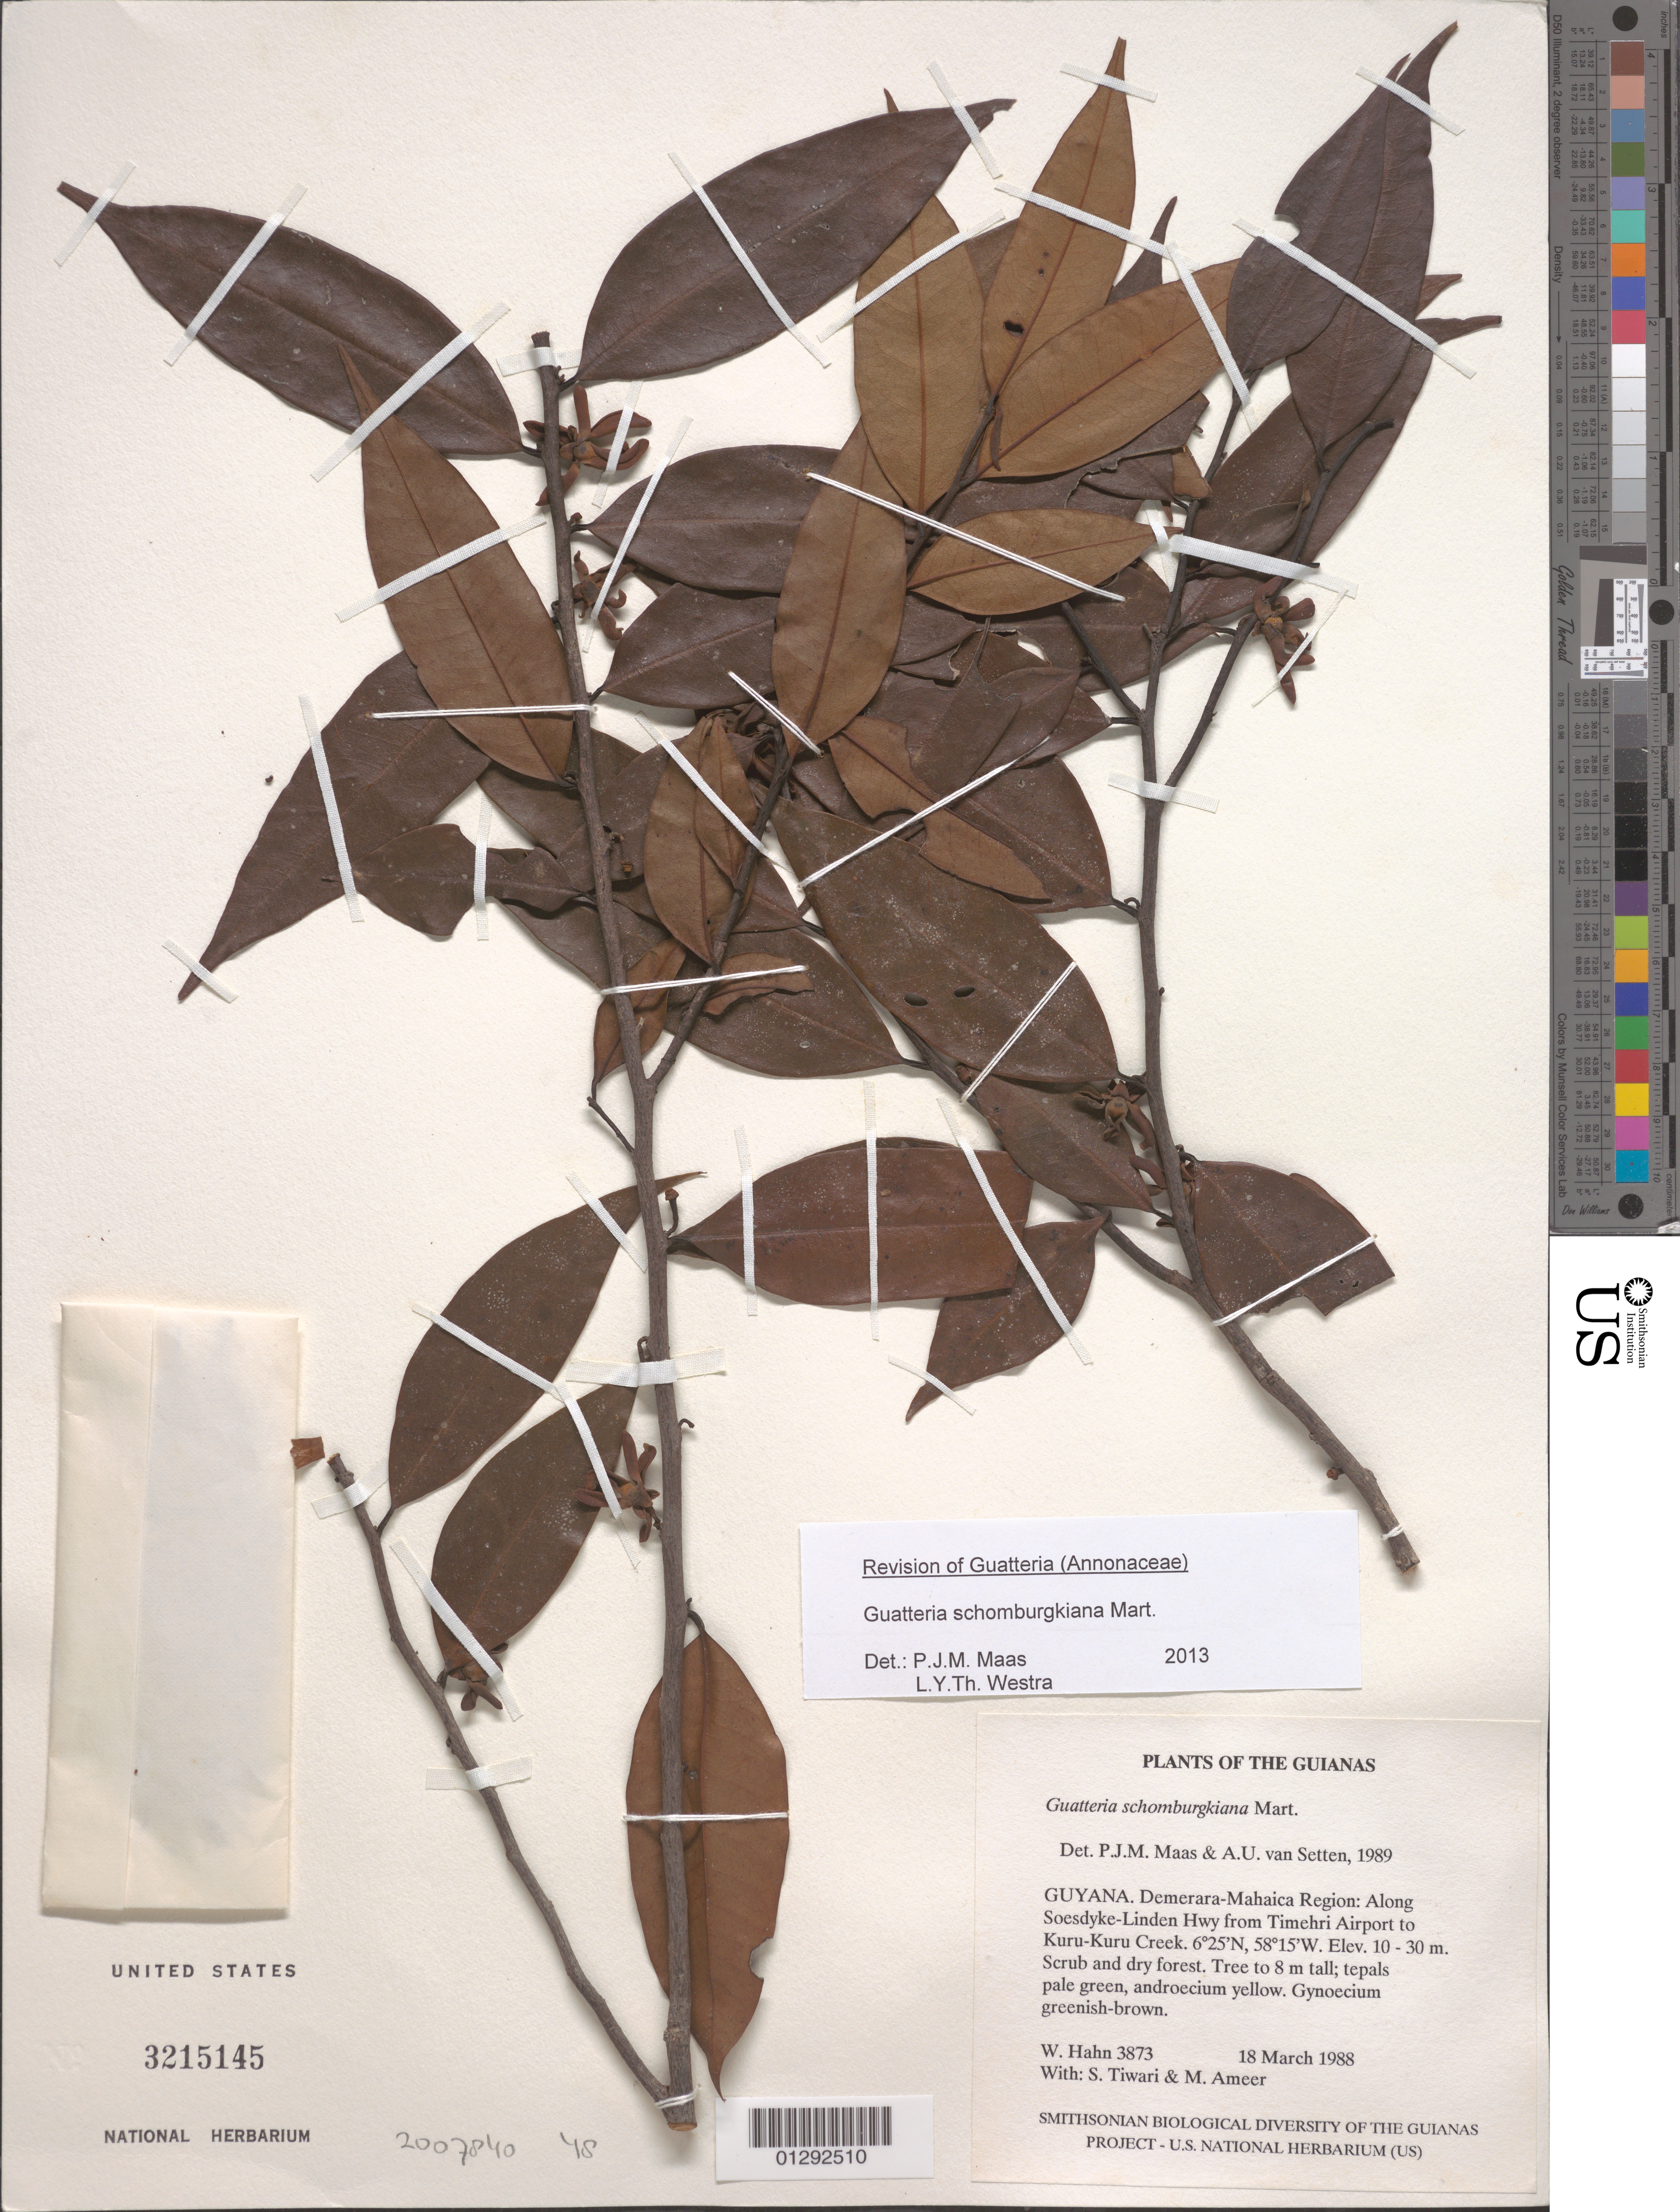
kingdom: Plantae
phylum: Tracheophyta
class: Magnoliopsida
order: Magnoliales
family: Annonaceae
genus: Guatteria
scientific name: Guatteria schomburgkiana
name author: Mart.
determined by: Maas, P. J.; Westra, L. Y.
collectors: W. Hahn, S. Tiwari & M. Ameer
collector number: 3873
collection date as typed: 18 March 1988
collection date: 1988-03-18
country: Guyana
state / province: Demerara-Mahaica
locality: Along Soesdyke-Linden Hwy from Timehri Airport to Kuru-Kuru Creek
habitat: Scrub and dry forest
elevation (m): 10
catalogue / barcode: US 3215145